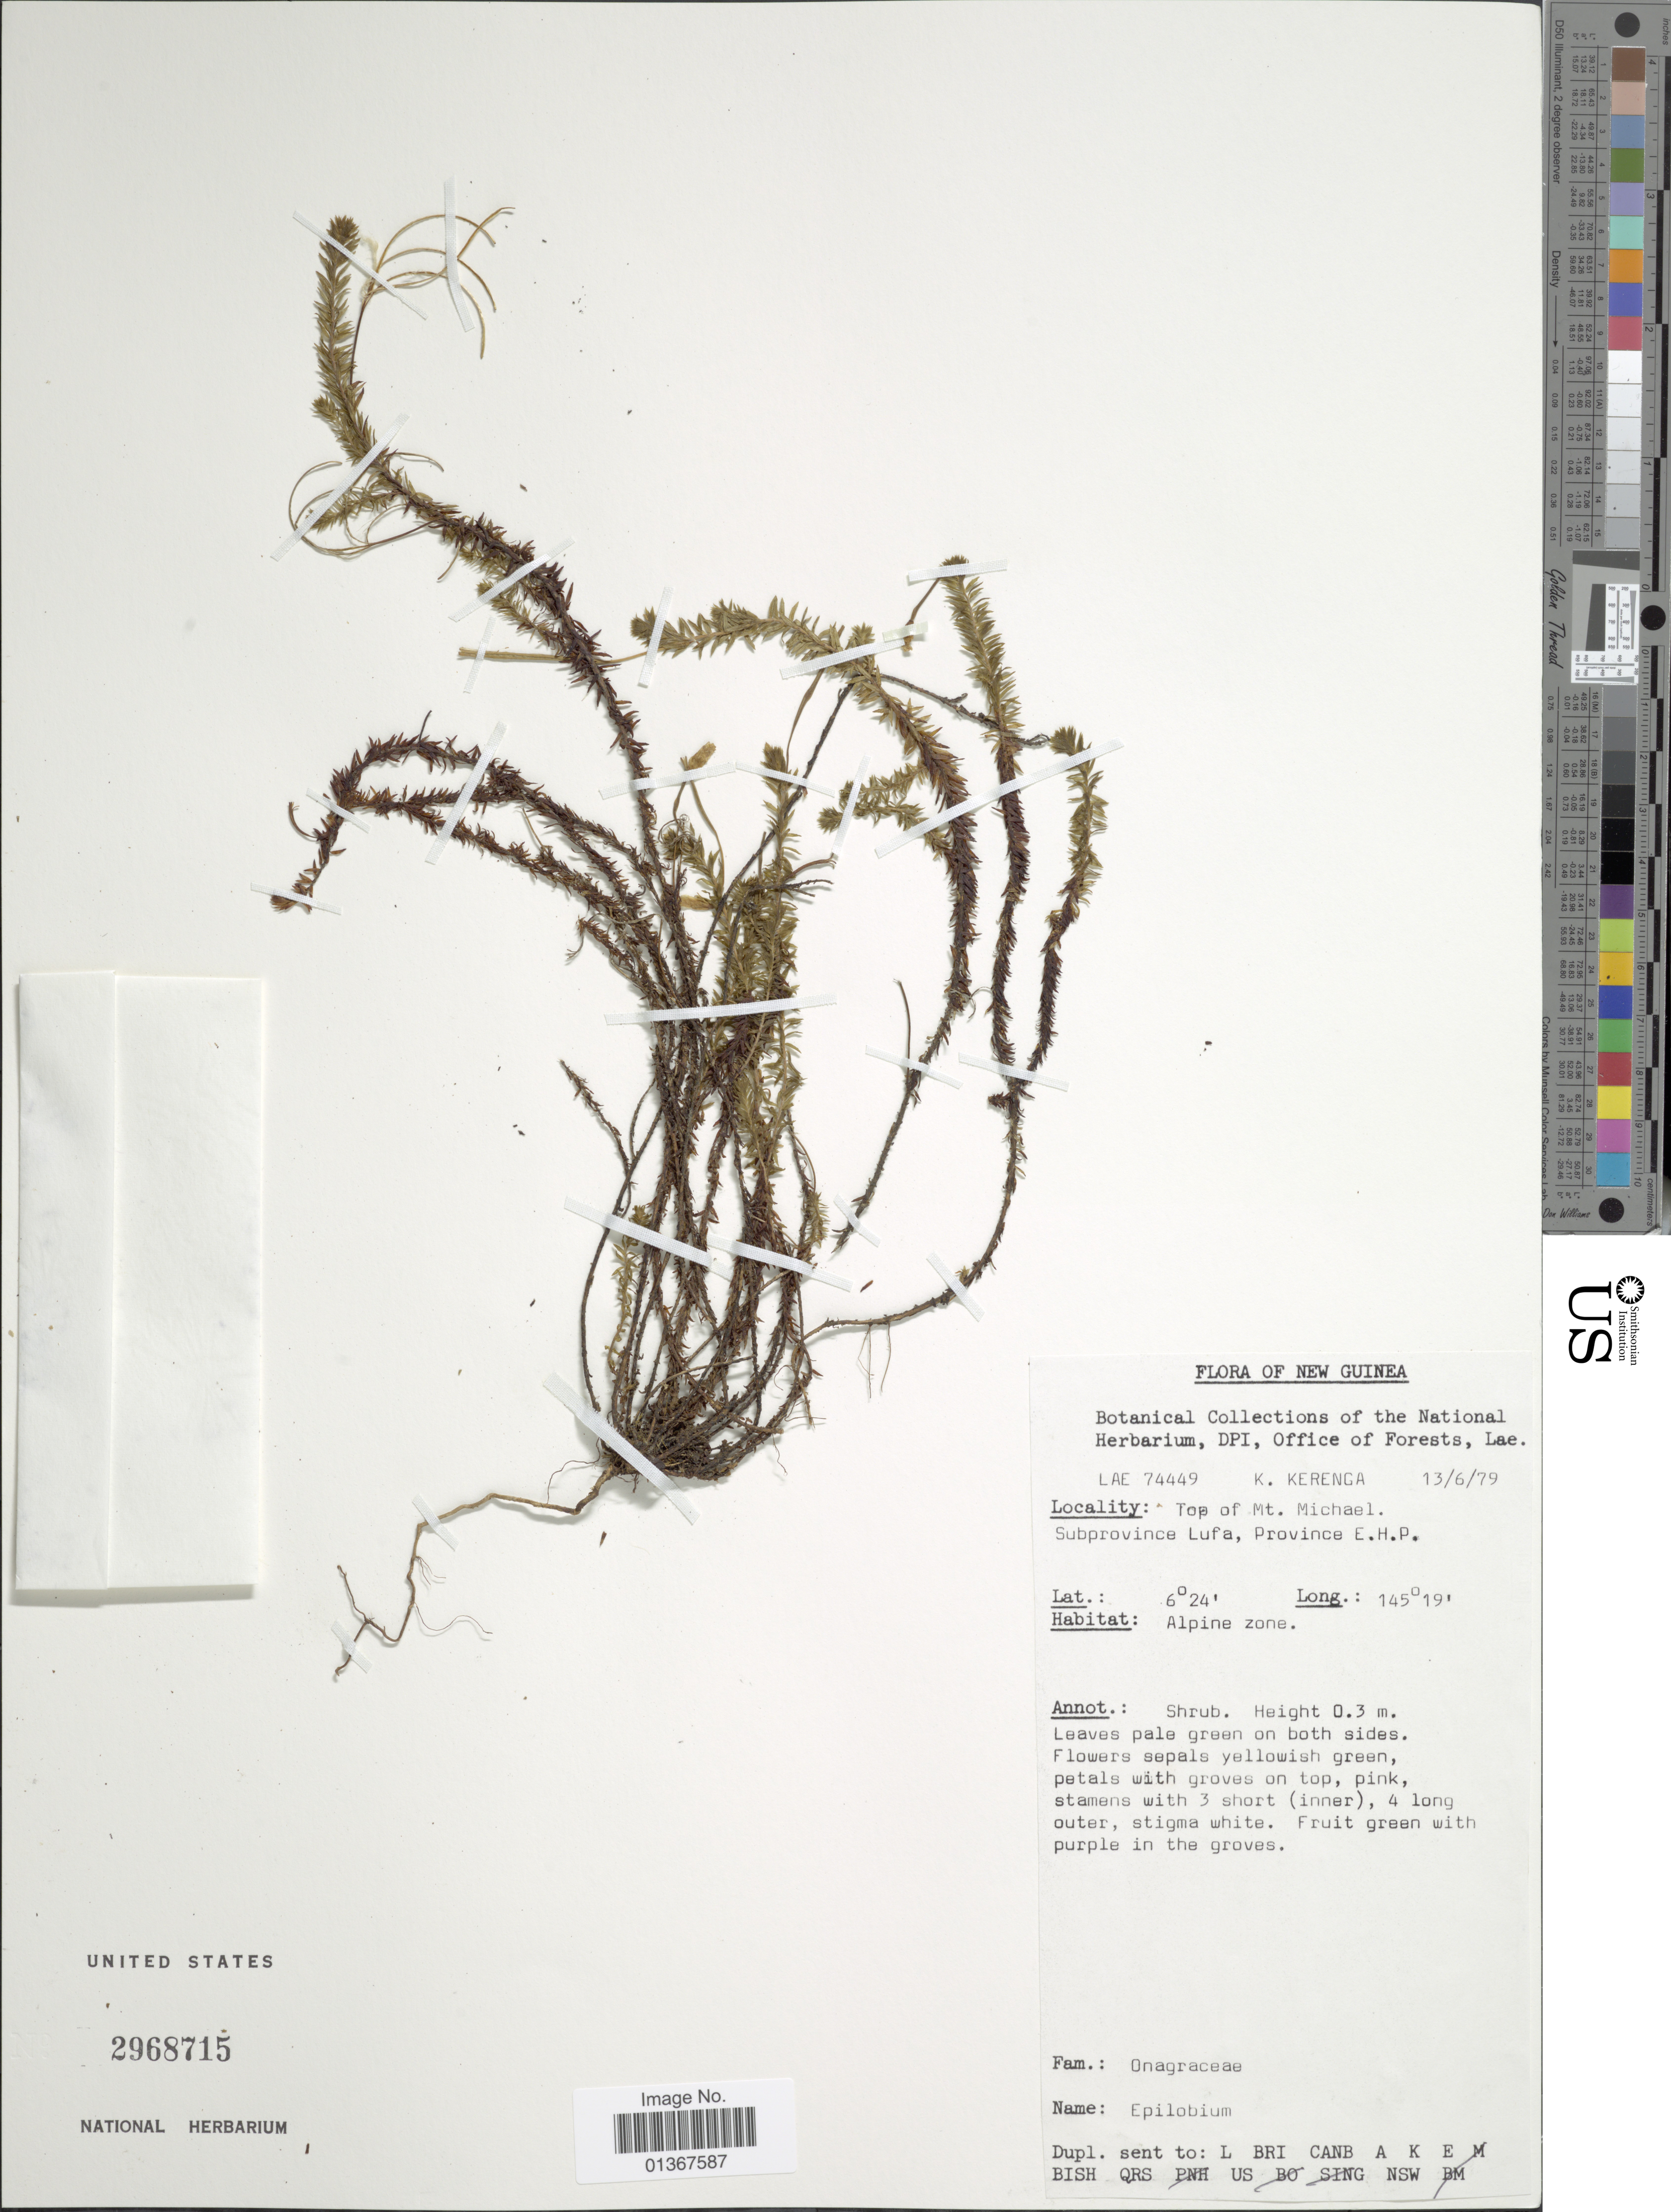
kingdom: Plantae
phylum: Tracheophyta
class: Magnoliopsida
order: Myrtales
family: Onagraceae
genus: Epilobium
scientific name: Epilobium sp.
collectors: K. Kerenga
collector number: LAE 74449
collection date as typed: Transcribed d/m/y: 13/6/79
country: Papua New Guinea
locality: Top of Mt. Michael. Subprovince Lufa, Province E.H.P.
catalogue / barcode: US 2968715